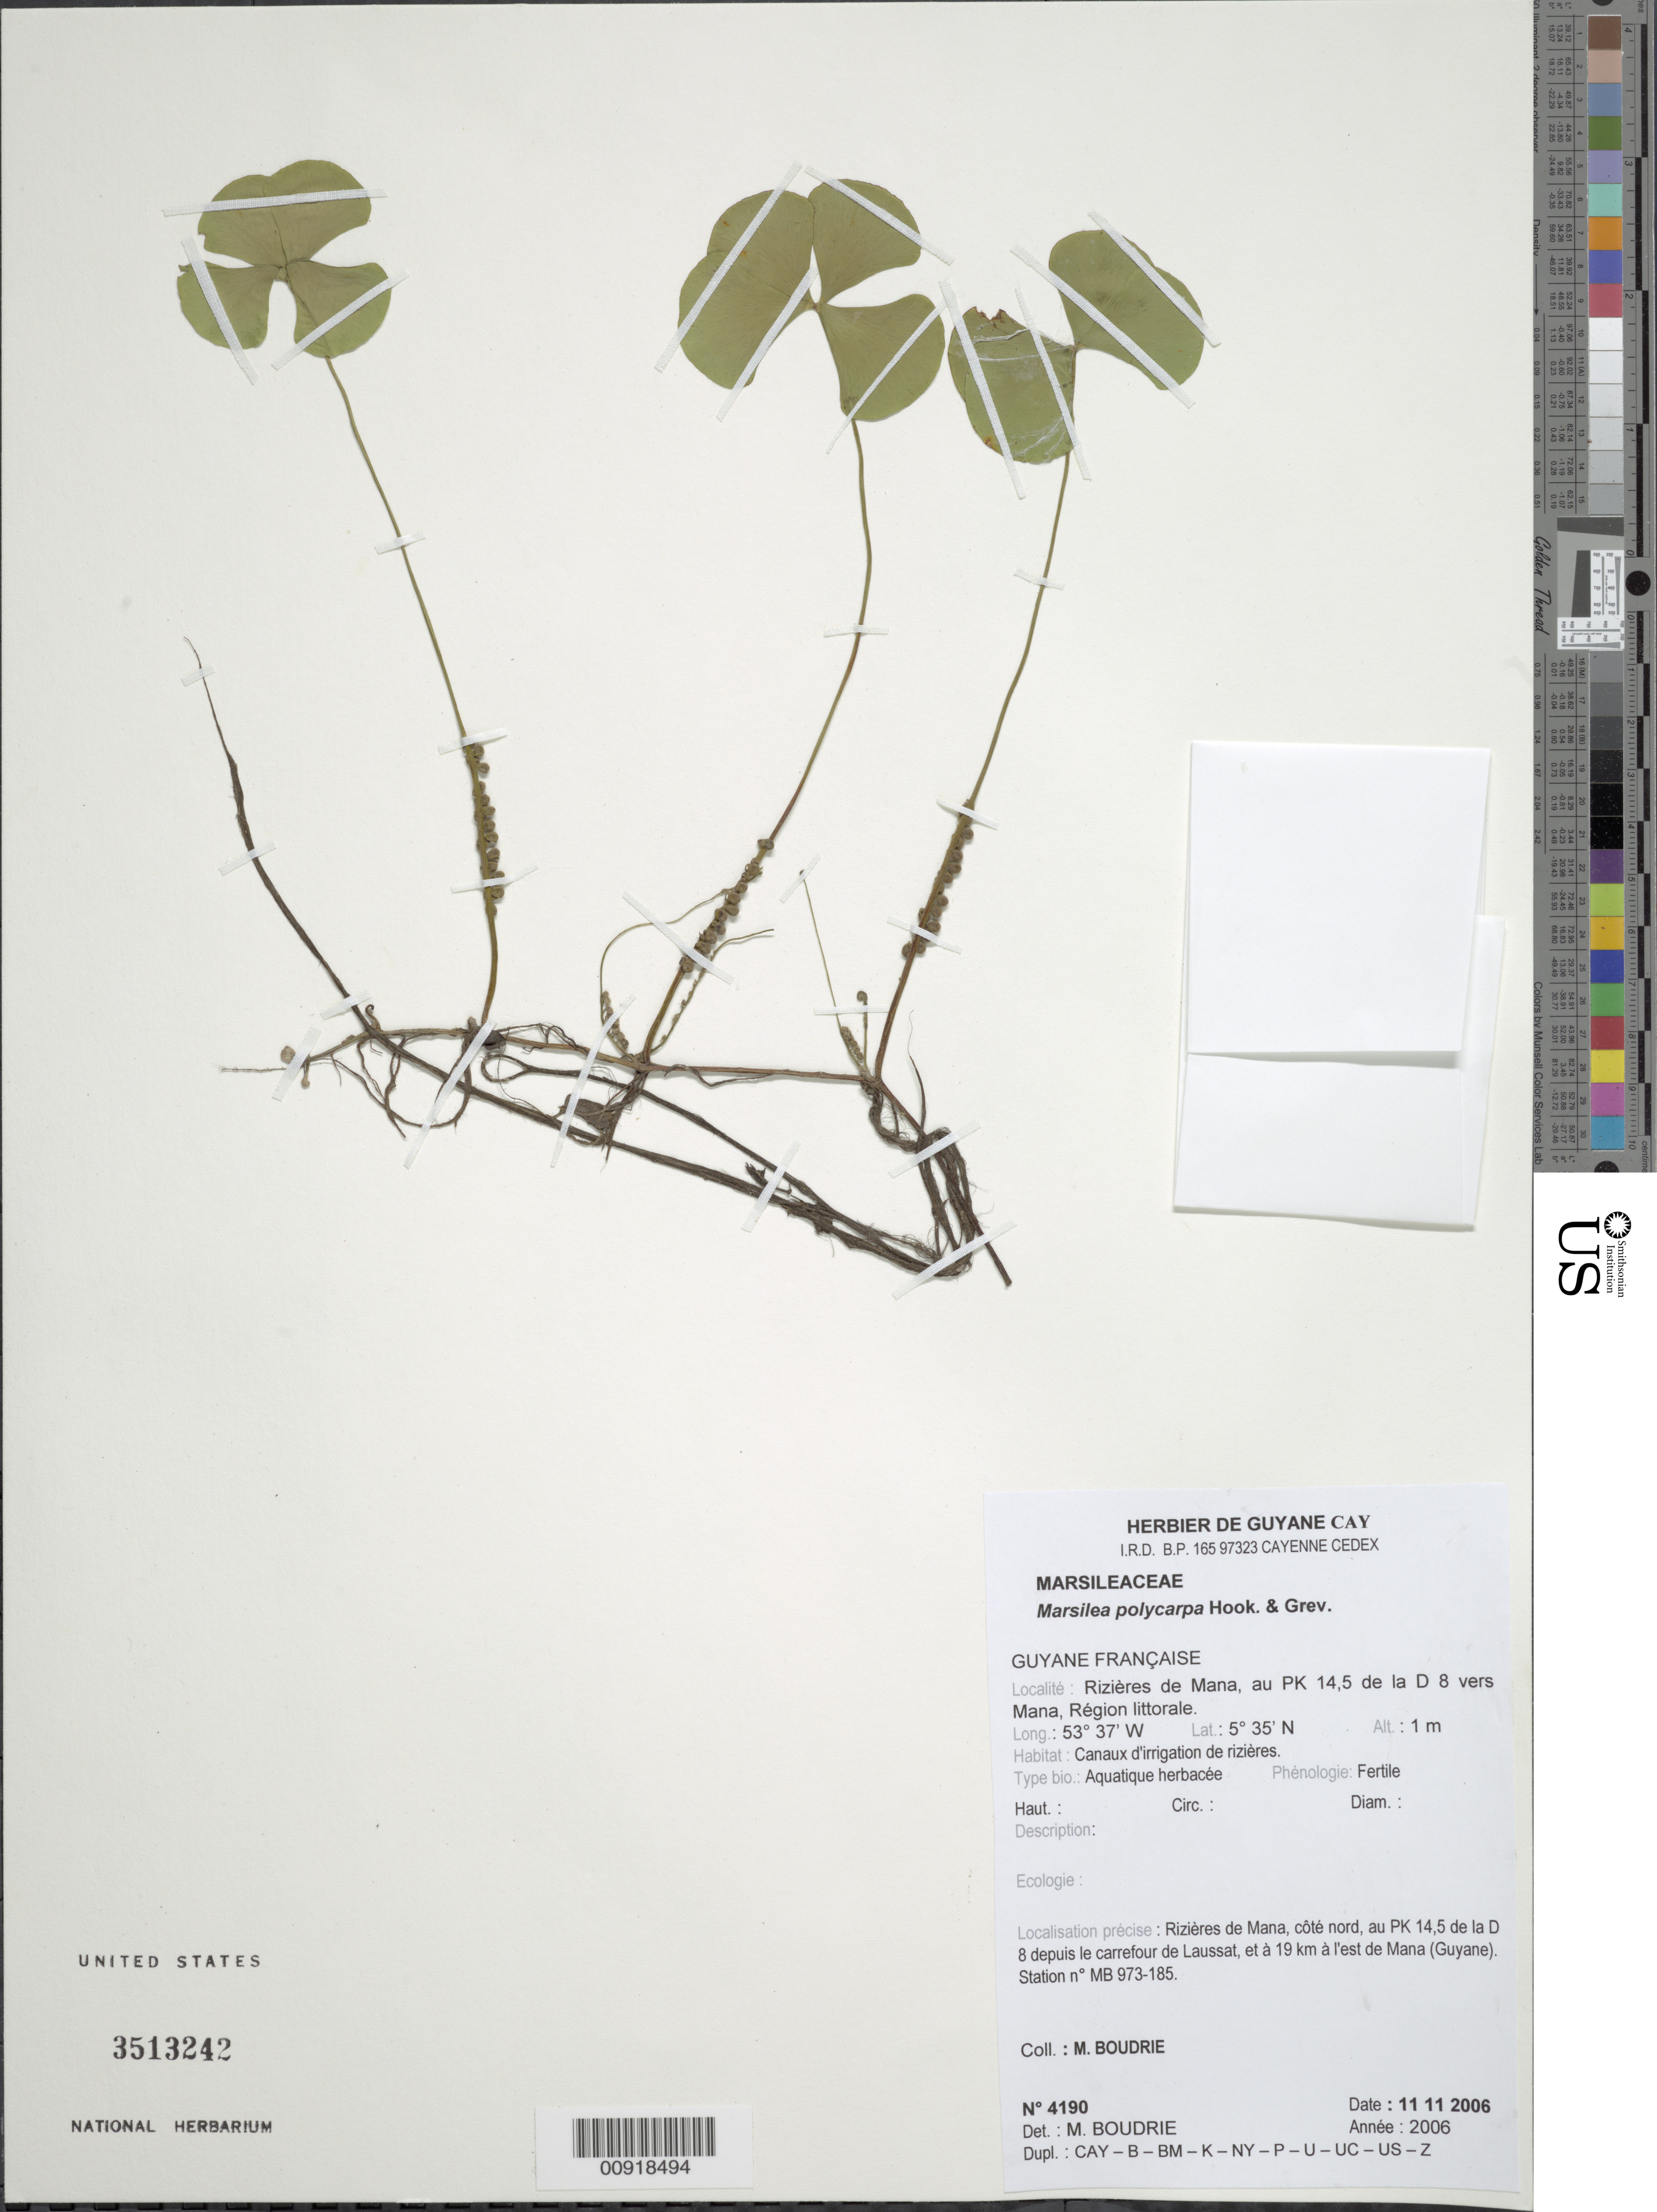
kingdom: Plantae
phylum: Tracheophyta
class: Polypodiopsida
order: Salviniales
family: Marsileaceae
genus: Marsilea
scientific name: Marsilea polycarpa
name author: Hook. & Grev.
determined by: Boudrie, M.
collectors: M. Boudrie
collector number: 4190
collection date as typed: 11-Nov-06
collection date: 2006-11-11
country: French Guiana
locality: Rizières de Mana, côté nord, PK 14.5 de la D8 depuis le carrefour de Laussat, 19 km est de Mana (Guyane)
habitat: Canaux d'irrigation de rizièes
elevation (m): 1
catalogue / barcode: US 3513242